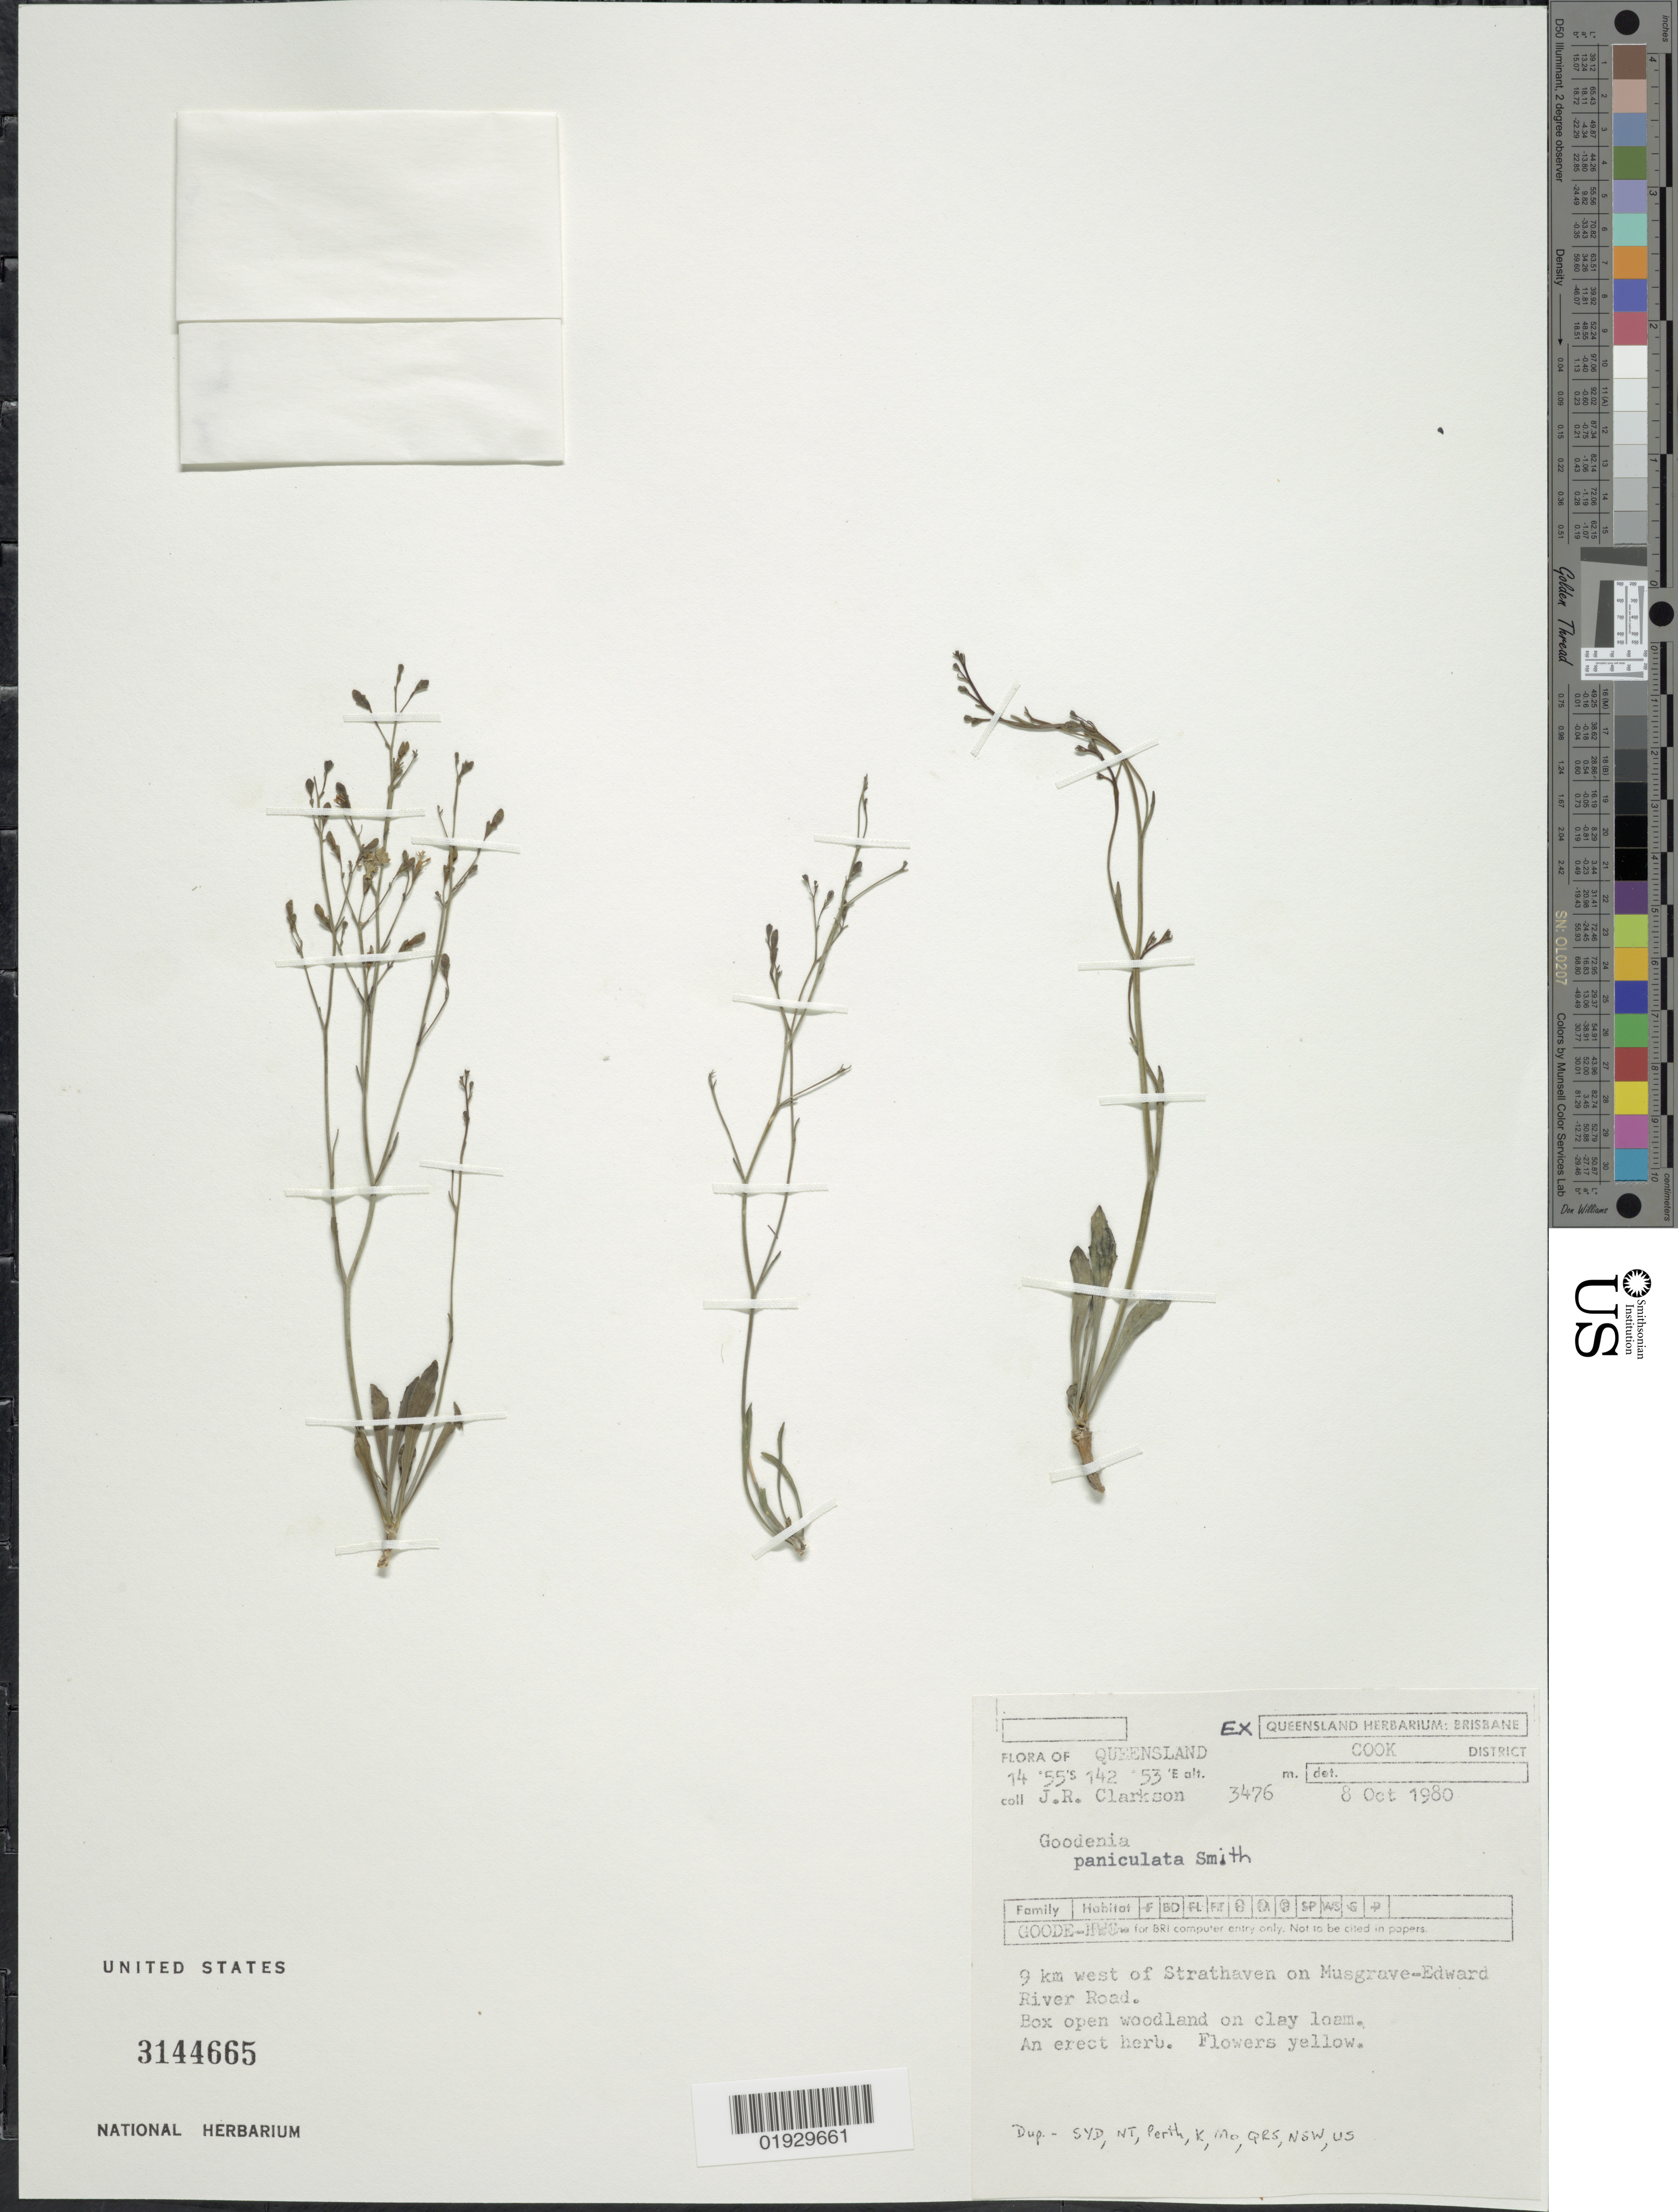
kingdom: Plantae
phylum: Tracheophyta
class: Magnoliopsida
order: Asterales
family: Goodeniaceae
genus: Goodenia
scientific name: Goodenia paniculata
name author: L.S. Sm.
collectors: J. Clarkson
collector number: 3476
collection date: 1980-10-08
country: Australia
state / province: Queensland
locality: Cook District. 9 km west of Strathaven on Musgrave-Edward River Road.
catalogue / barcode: US 3144665